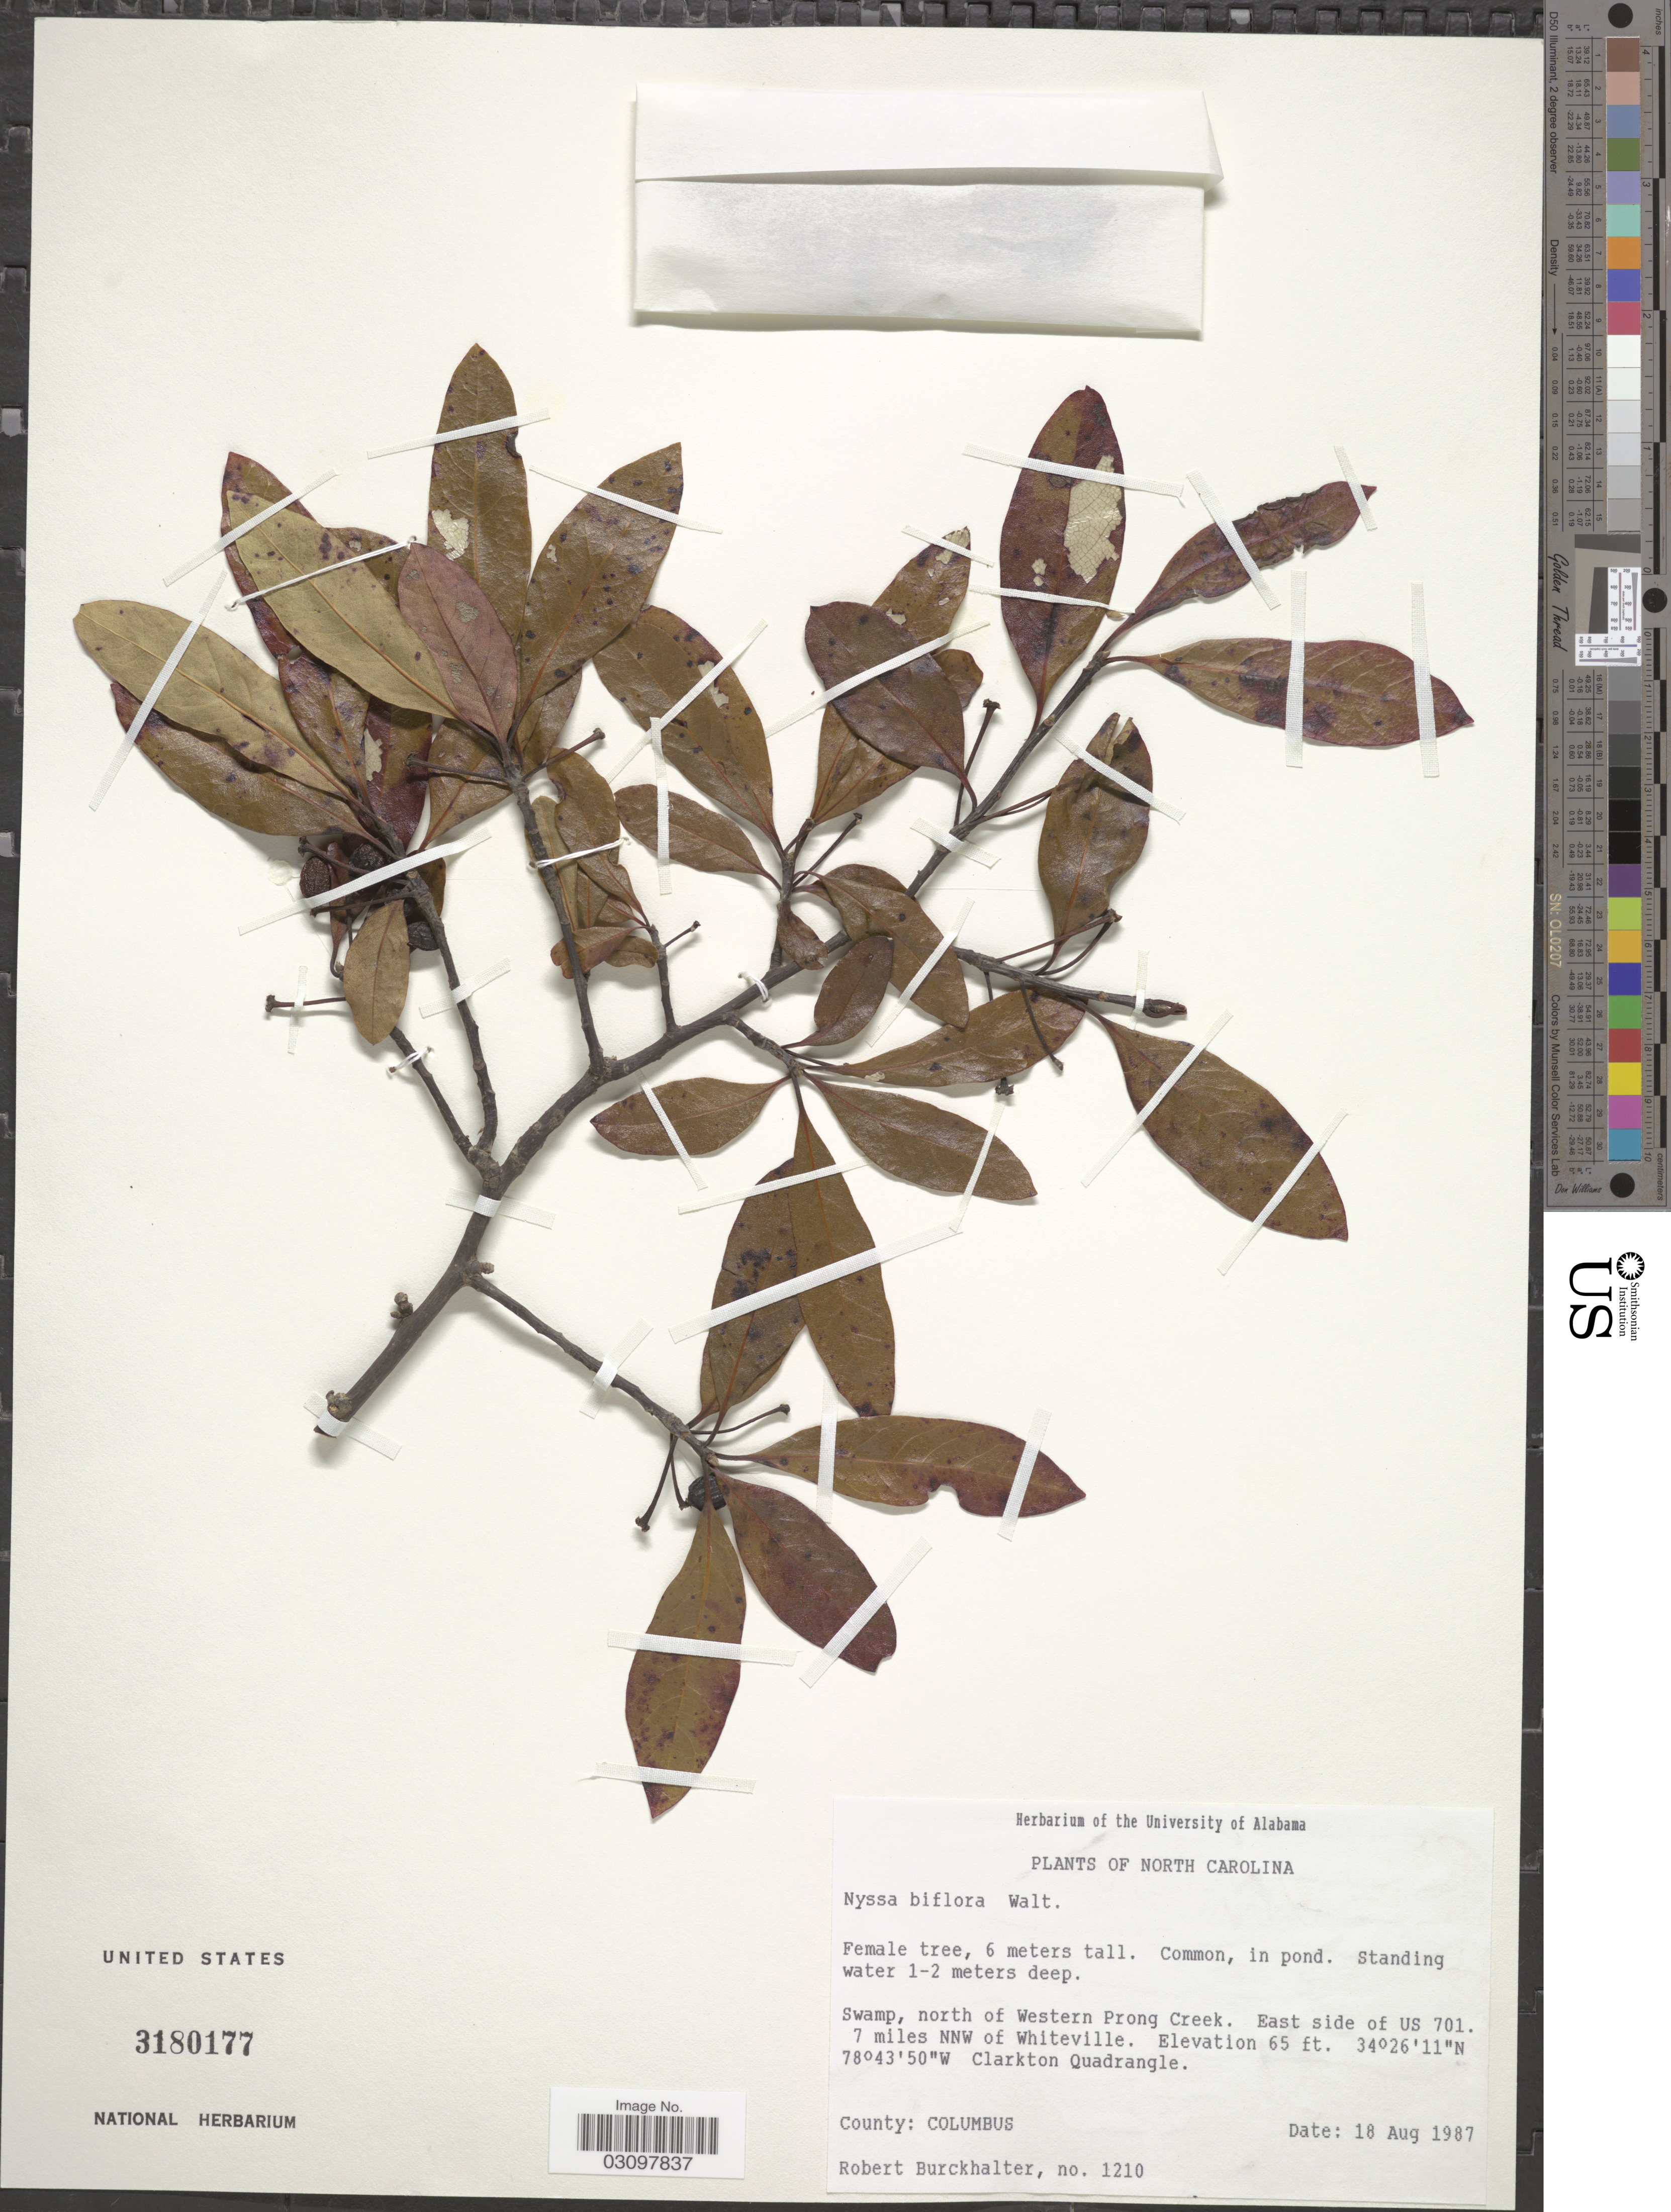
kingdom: Plantae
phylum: Tracheophyta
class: Magnoliopsida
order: Cornales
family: Nyssaceae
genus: Nyssa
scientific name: Nyssa biflora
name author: Walter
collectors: R. Burckhalter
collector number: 1210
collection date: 1987-08-18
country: United States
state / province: North Carolina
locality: Swamp, north of Western Prong Creek. East side of US 701. 7 miles NNW of Whiteville. Clarkton Quadrangle. County: Columbus.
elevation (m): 20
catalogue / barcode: US 3180177